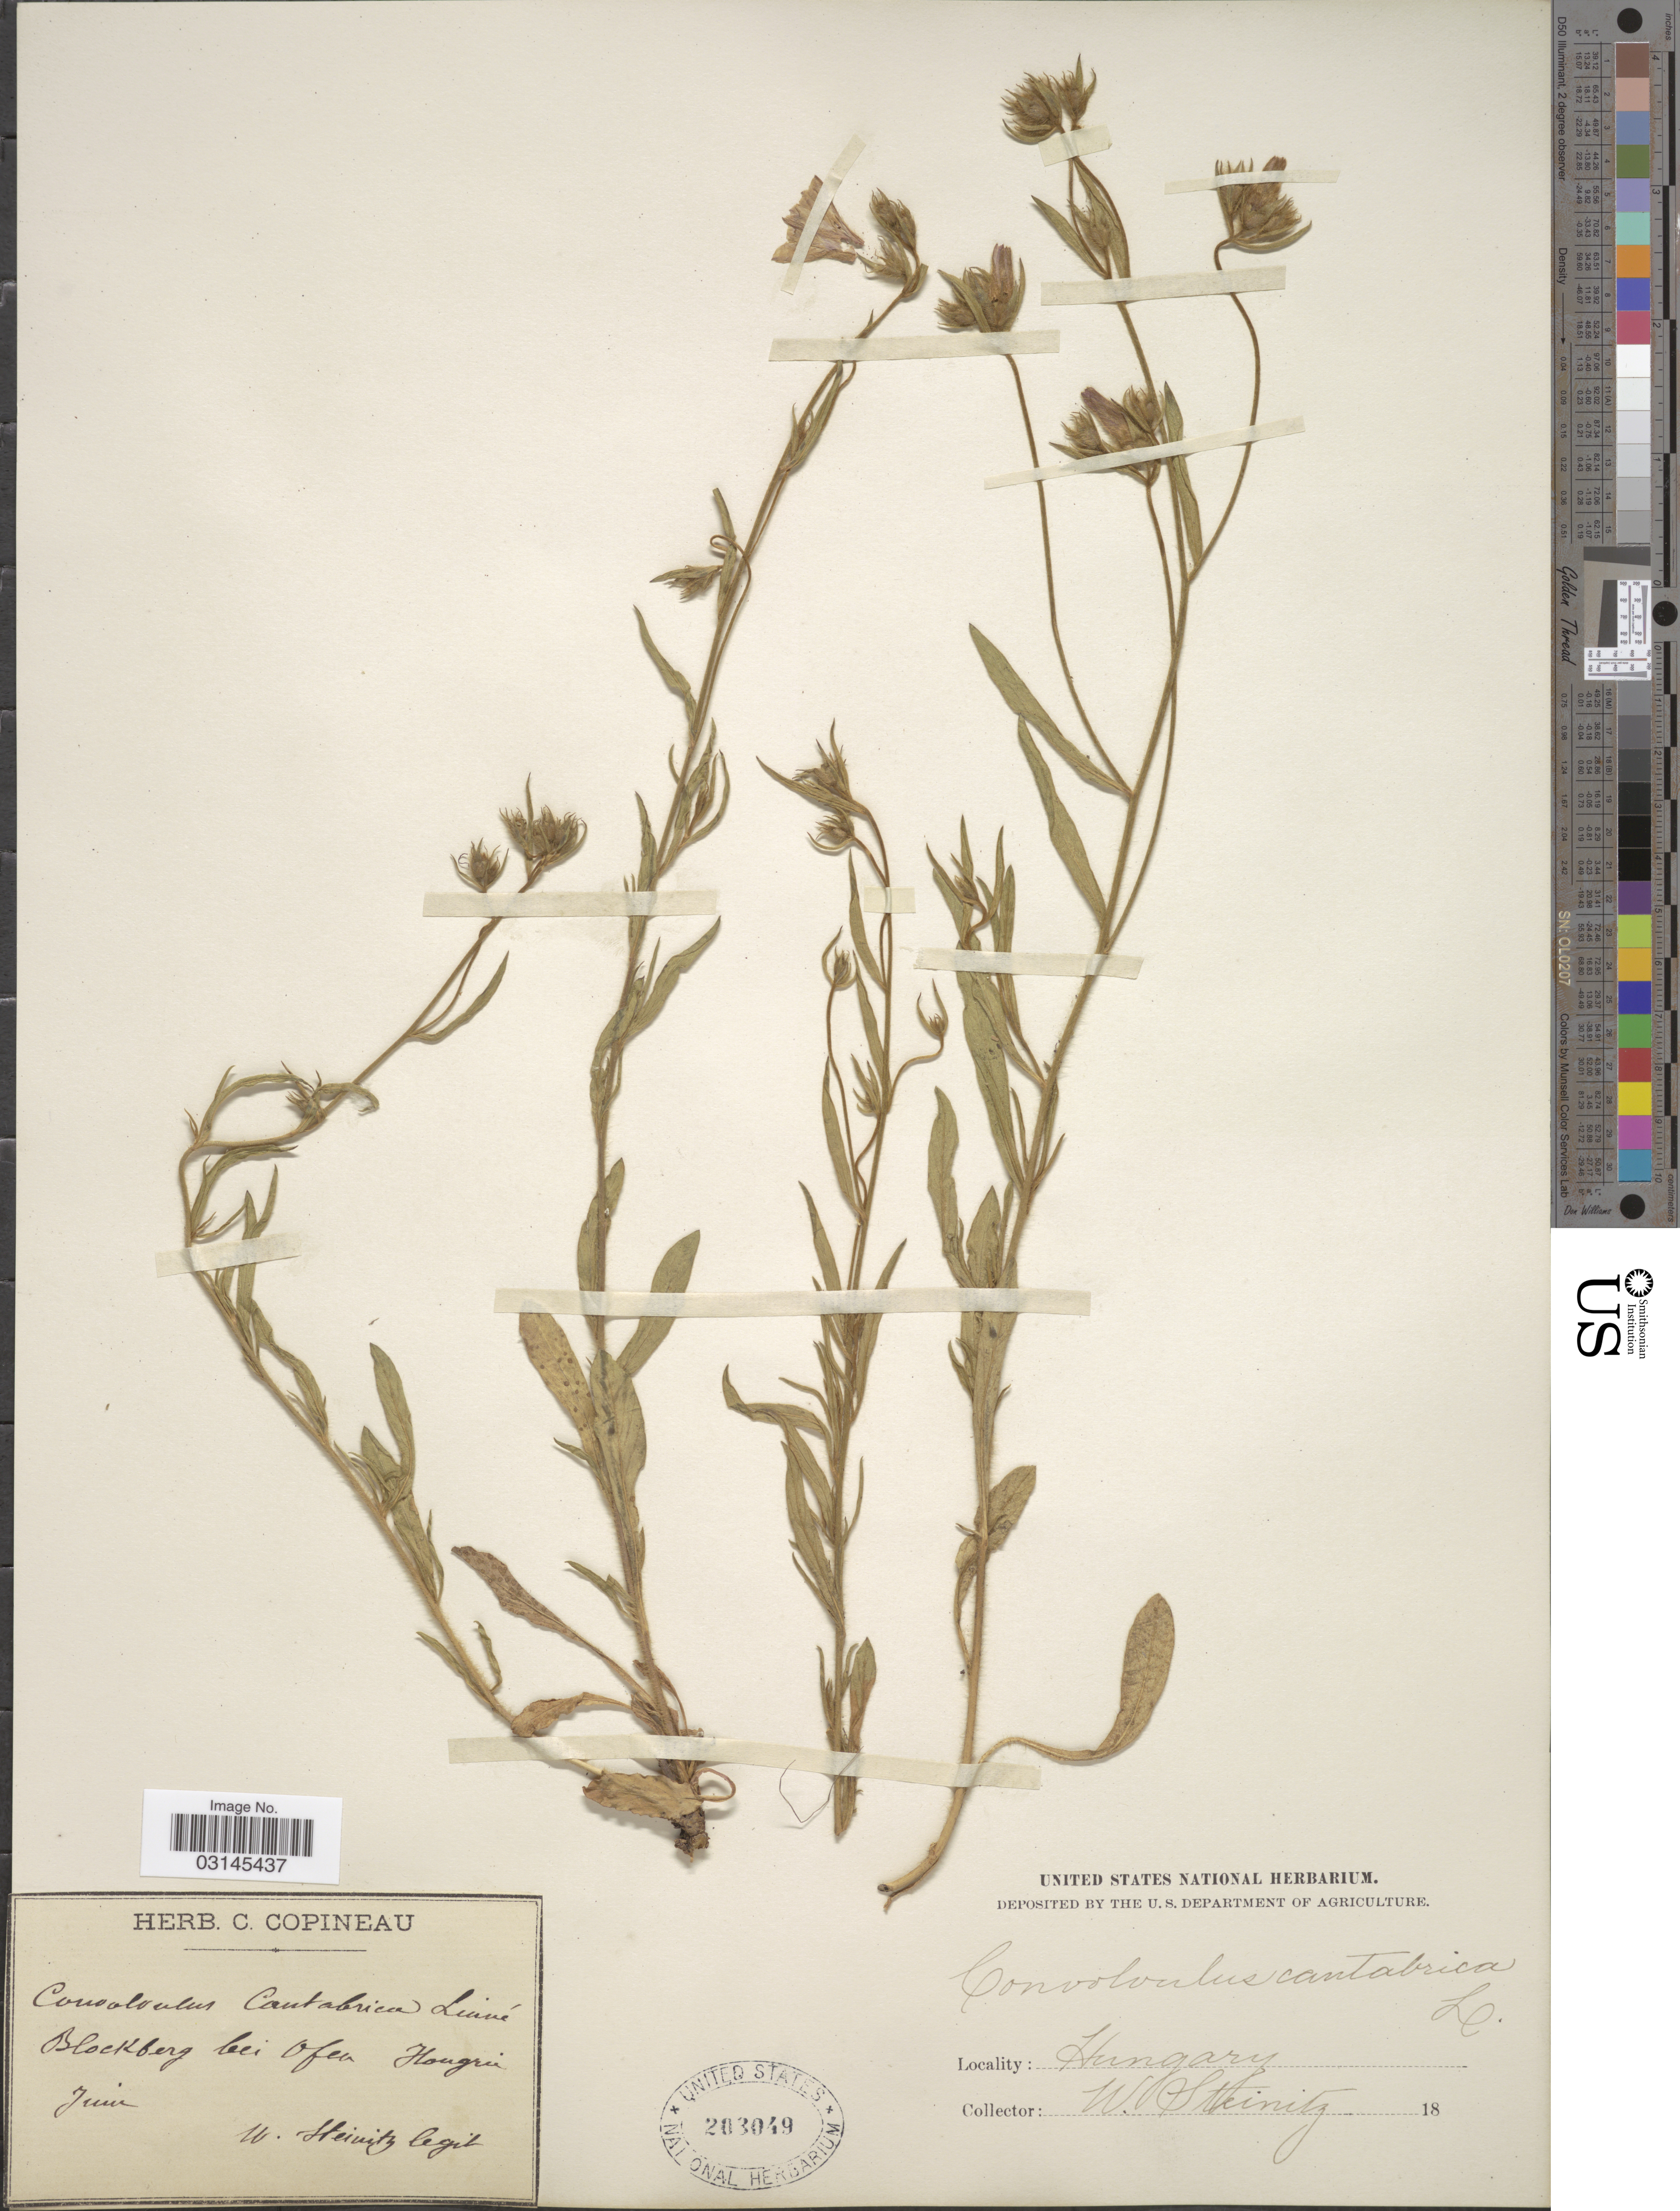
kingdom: Plantae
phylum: Tracheophyta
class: Magnoliopsida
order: Solanales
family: Convolvulaceae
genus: Convolvulus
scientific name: Convolvulus cantabrica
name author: L.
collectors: W. Steinitz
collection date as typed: Juin 18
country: Hungary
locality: Blockbehrg bei Ofen Hongrie.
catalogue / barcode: US 203049